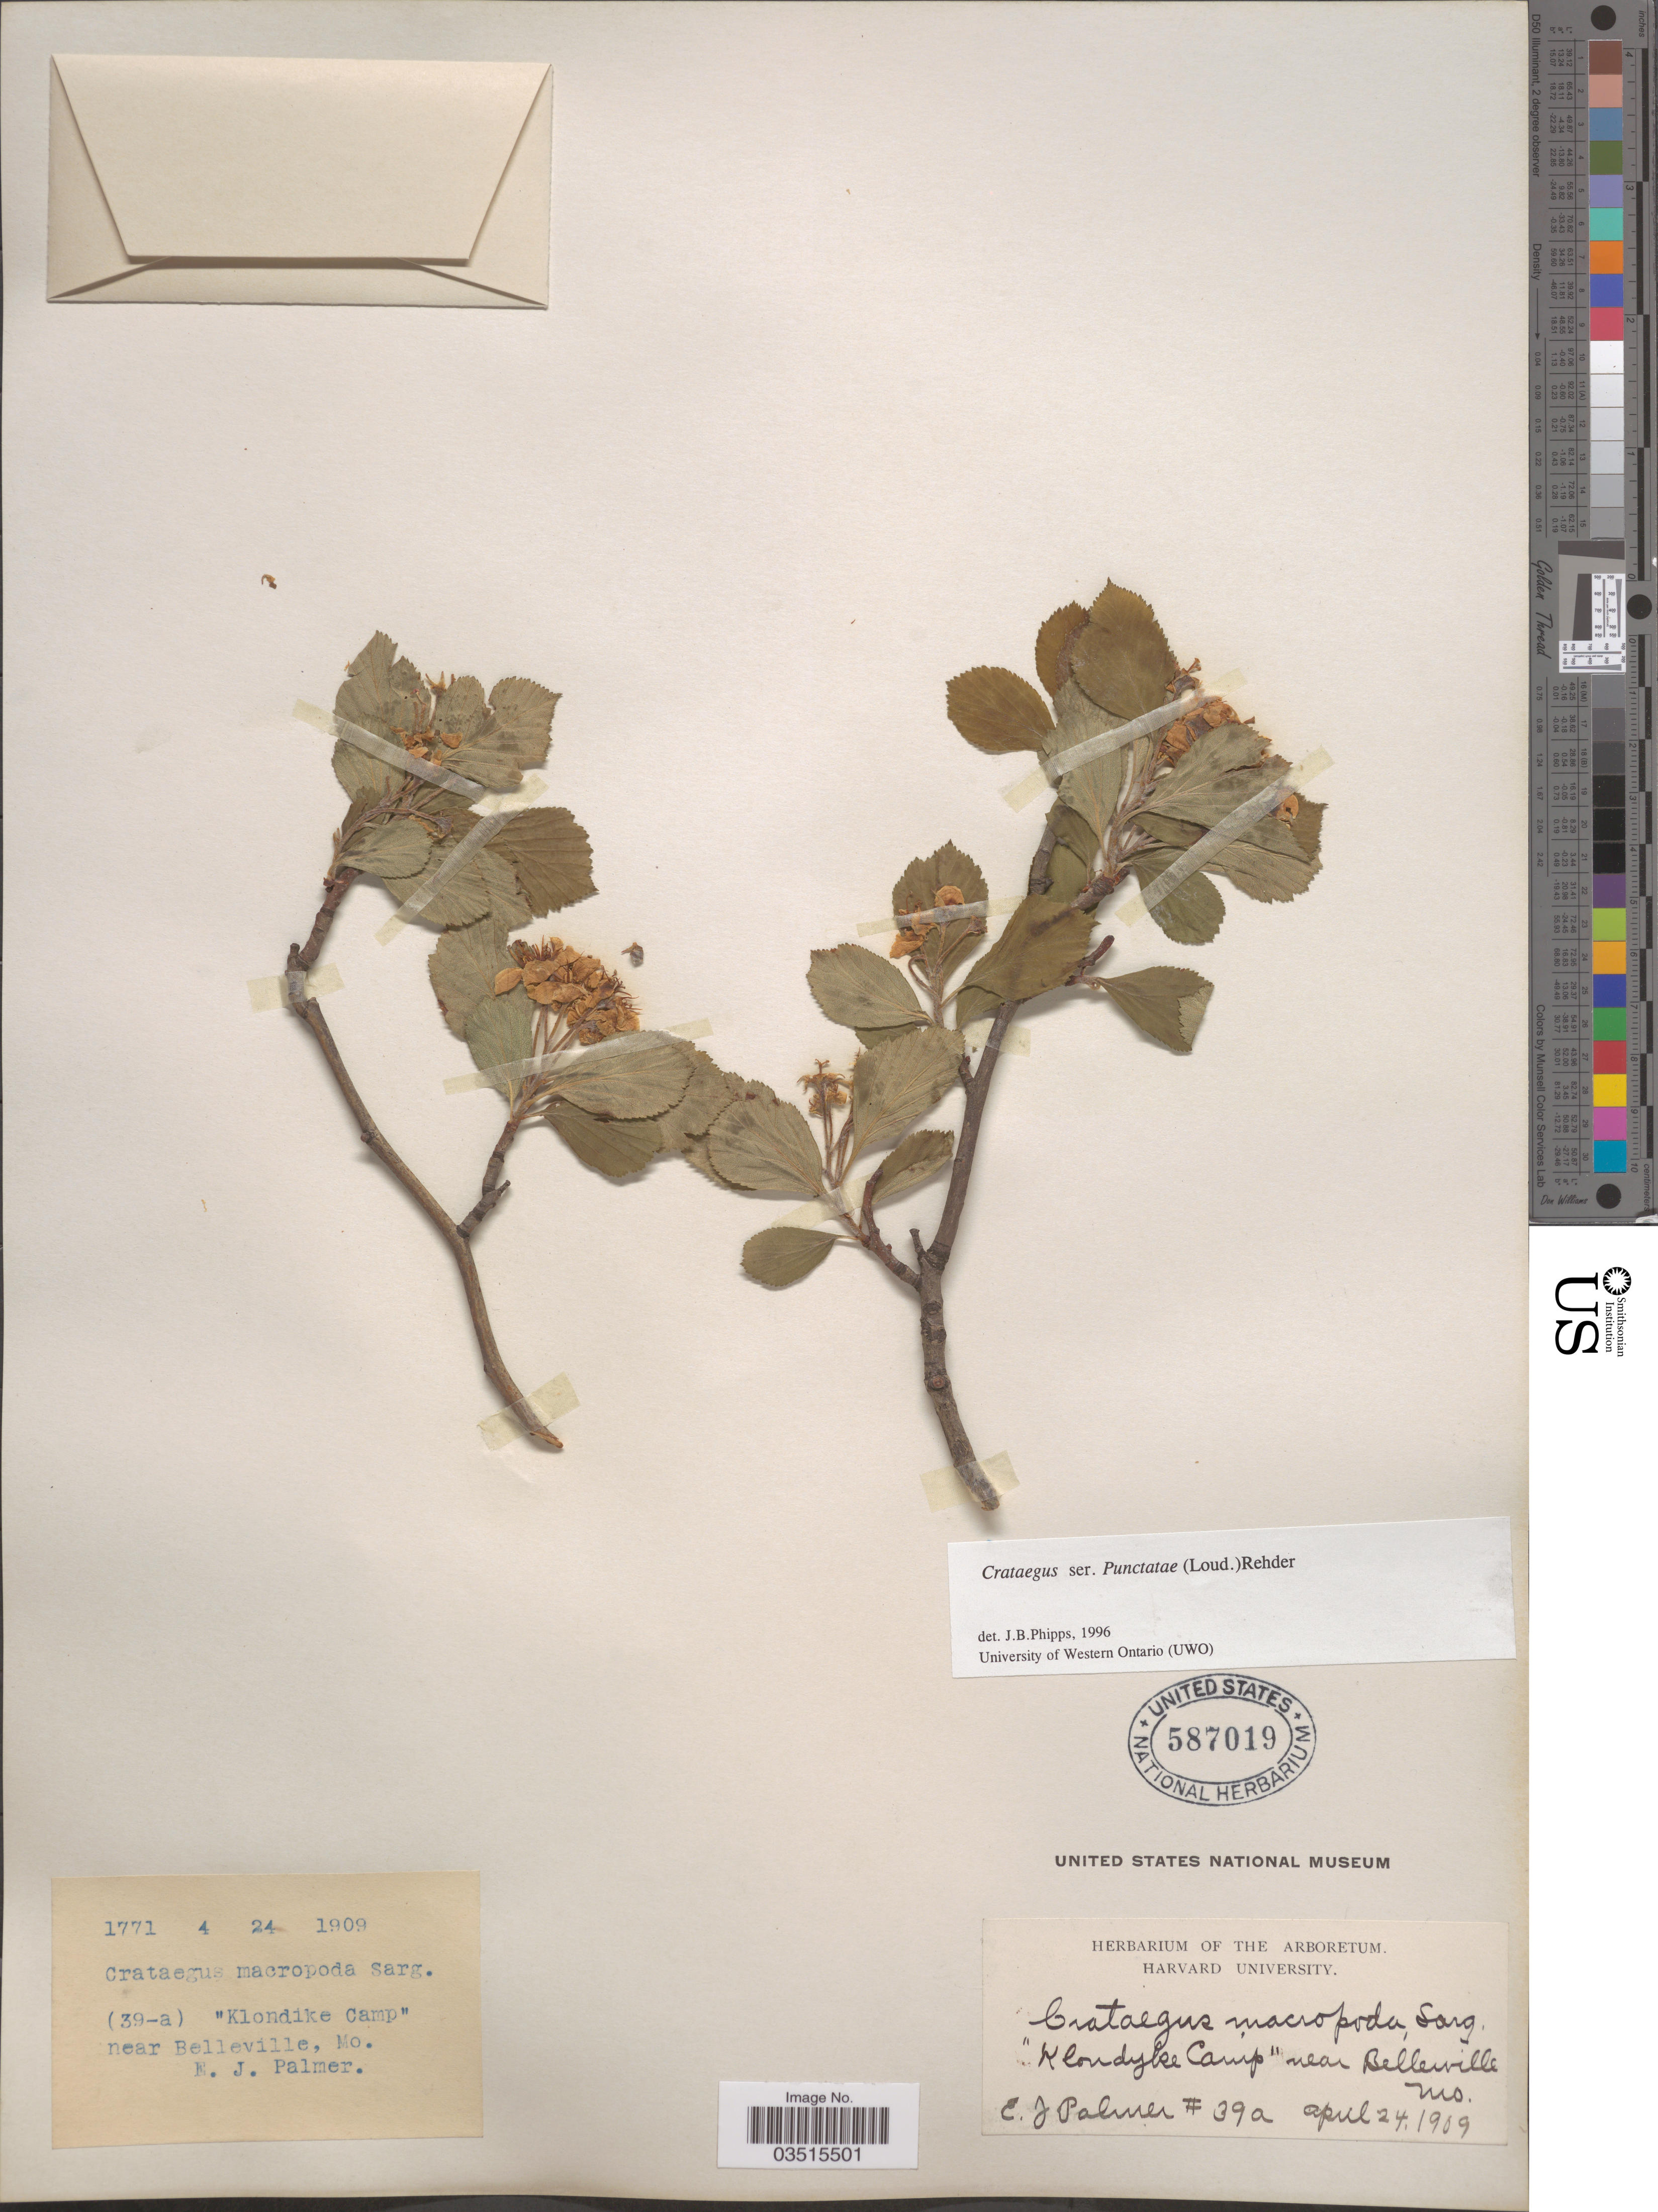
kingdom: Plantae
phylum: Tracheophyta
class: Magnoliopsida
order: Rosales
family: Rosaceae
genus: Crataegus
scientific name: Crataegus macropoda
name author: Sarg.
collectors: E. J. Palmer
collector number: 39a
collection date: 1909-04-24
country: United States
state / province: Missouri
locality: Klondike Camp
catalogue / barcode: US 587019